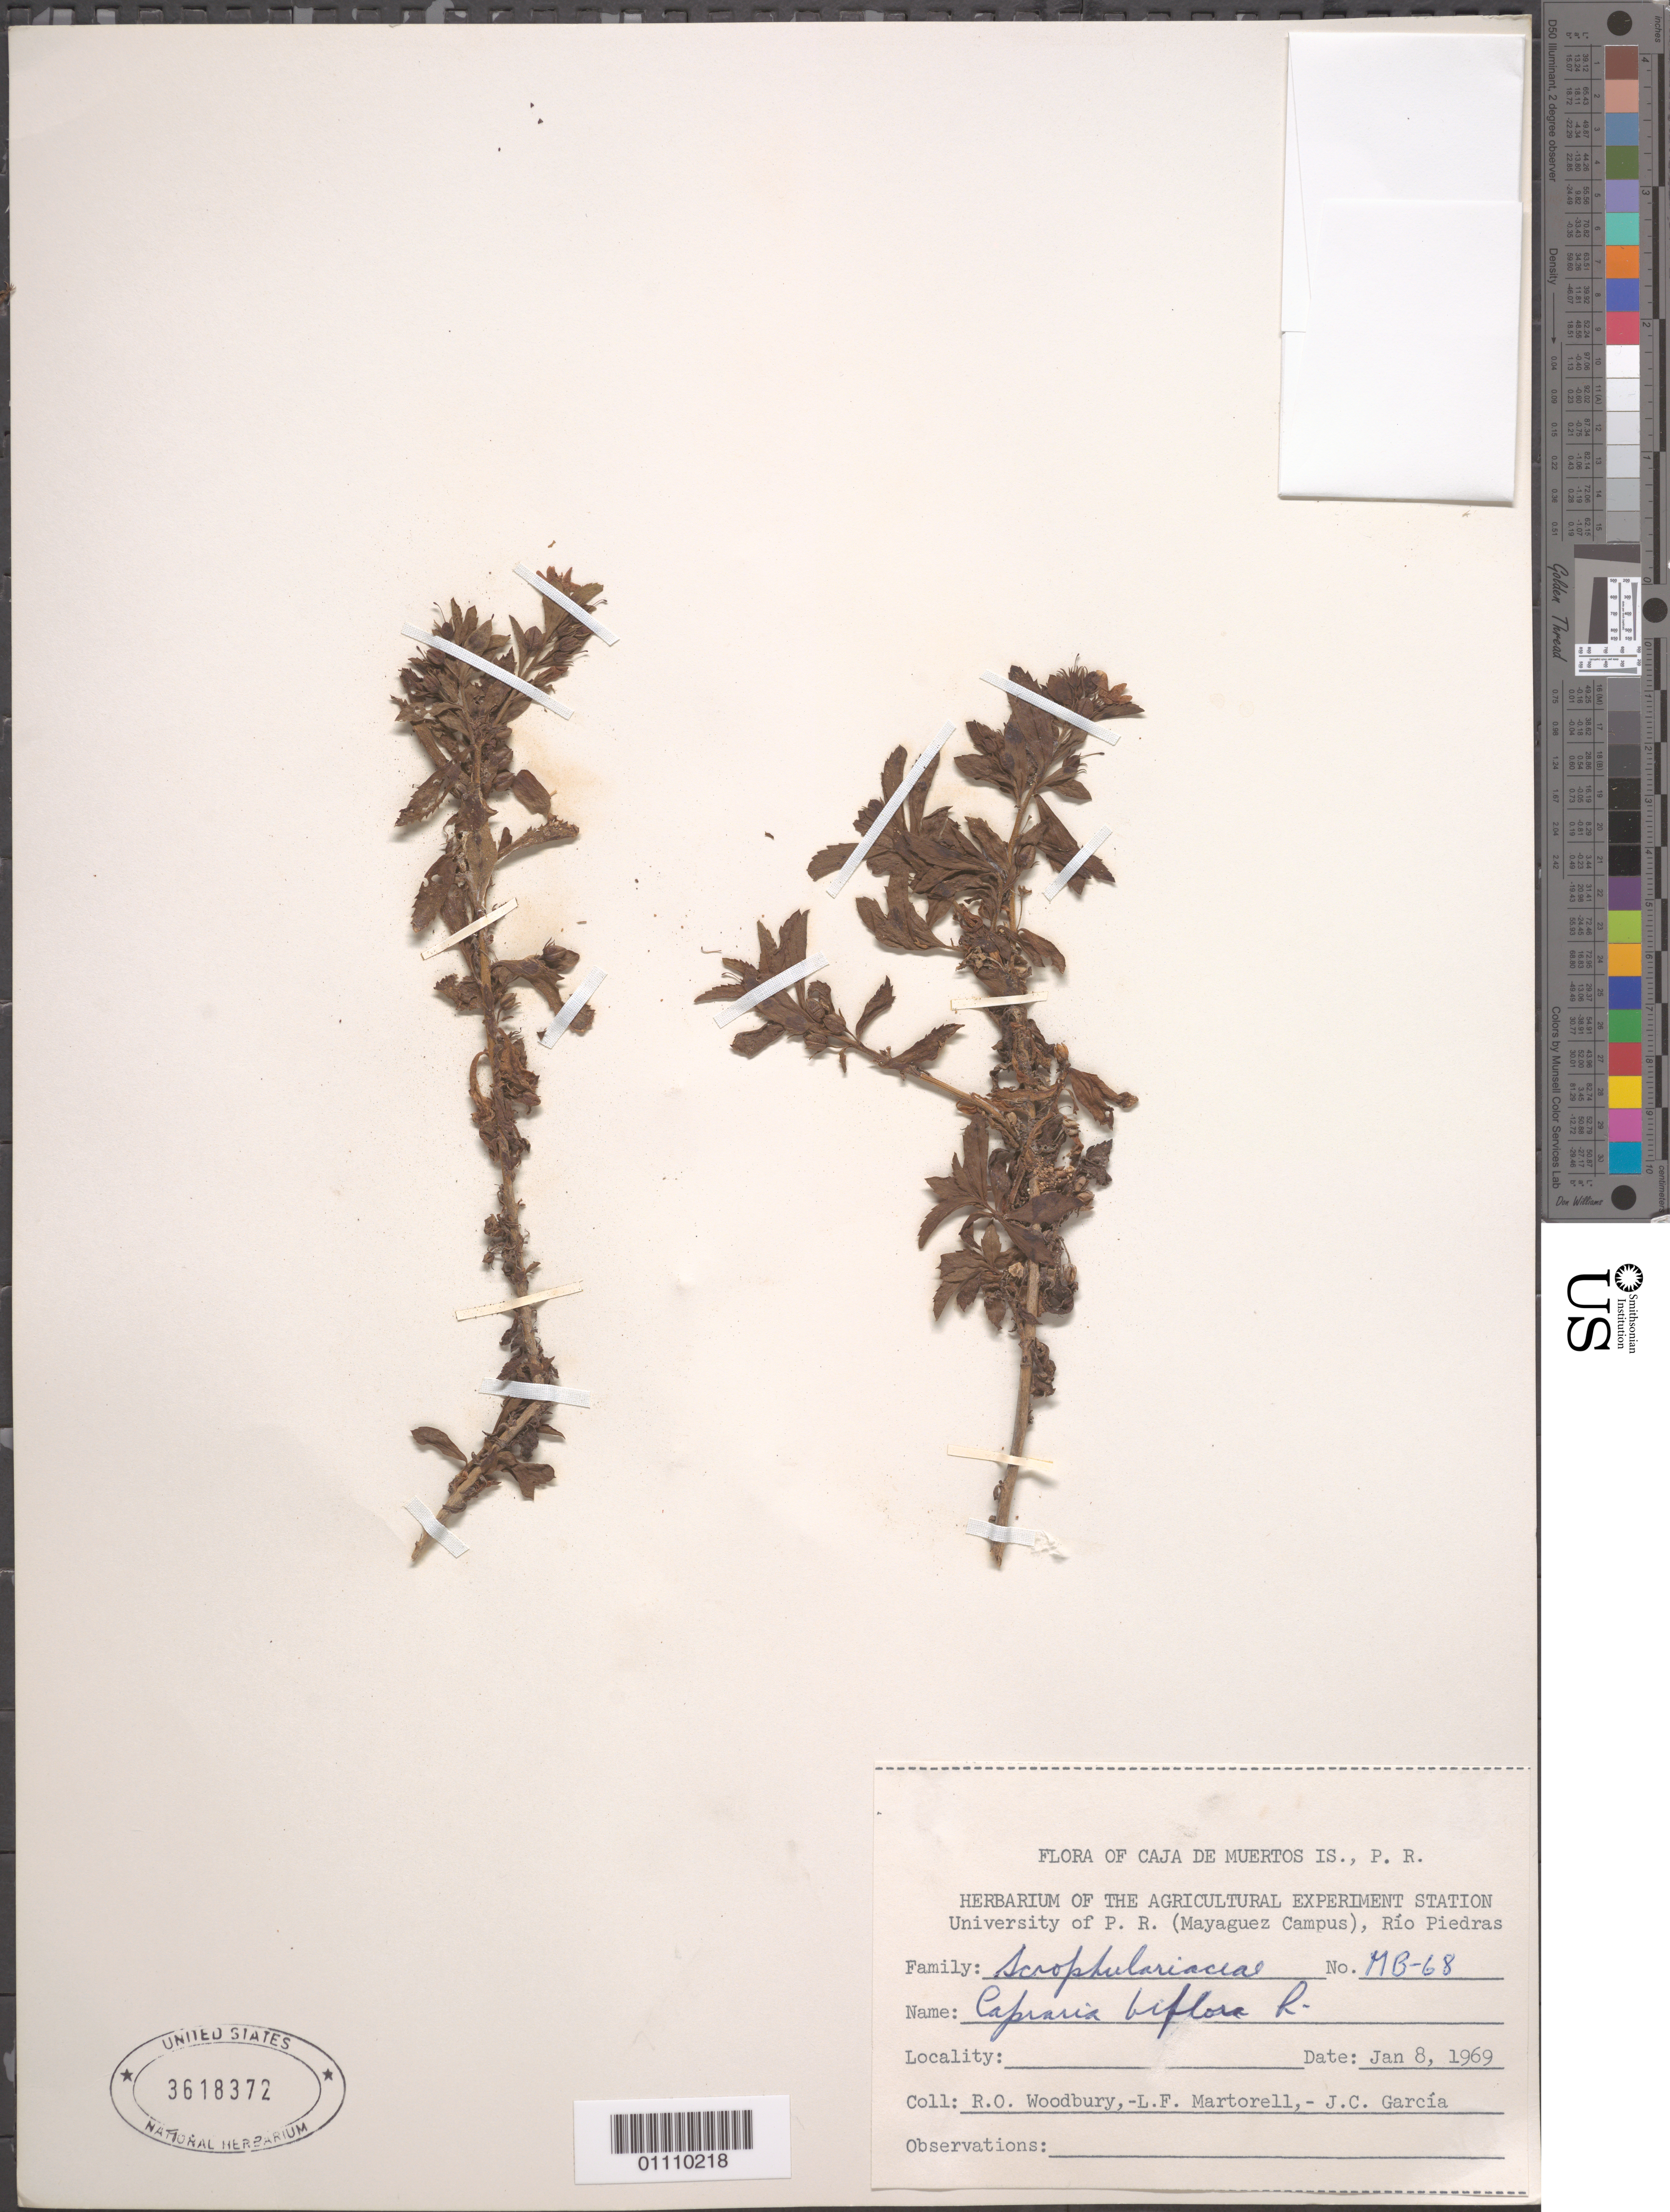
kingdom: Plantae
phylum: Tracheophyta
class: Magnoliopsida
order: Lamiales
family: Scrophulariaceae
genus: Capraria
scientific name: Capraria biflora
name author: L.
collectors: R. O. Woodbury, L. Martorell & J. García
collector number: MB-68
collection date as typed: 08 Jan 1969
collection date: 1969-01-08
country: Puerto Rico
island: Caja de Muertos I.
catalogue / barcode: US 3618372